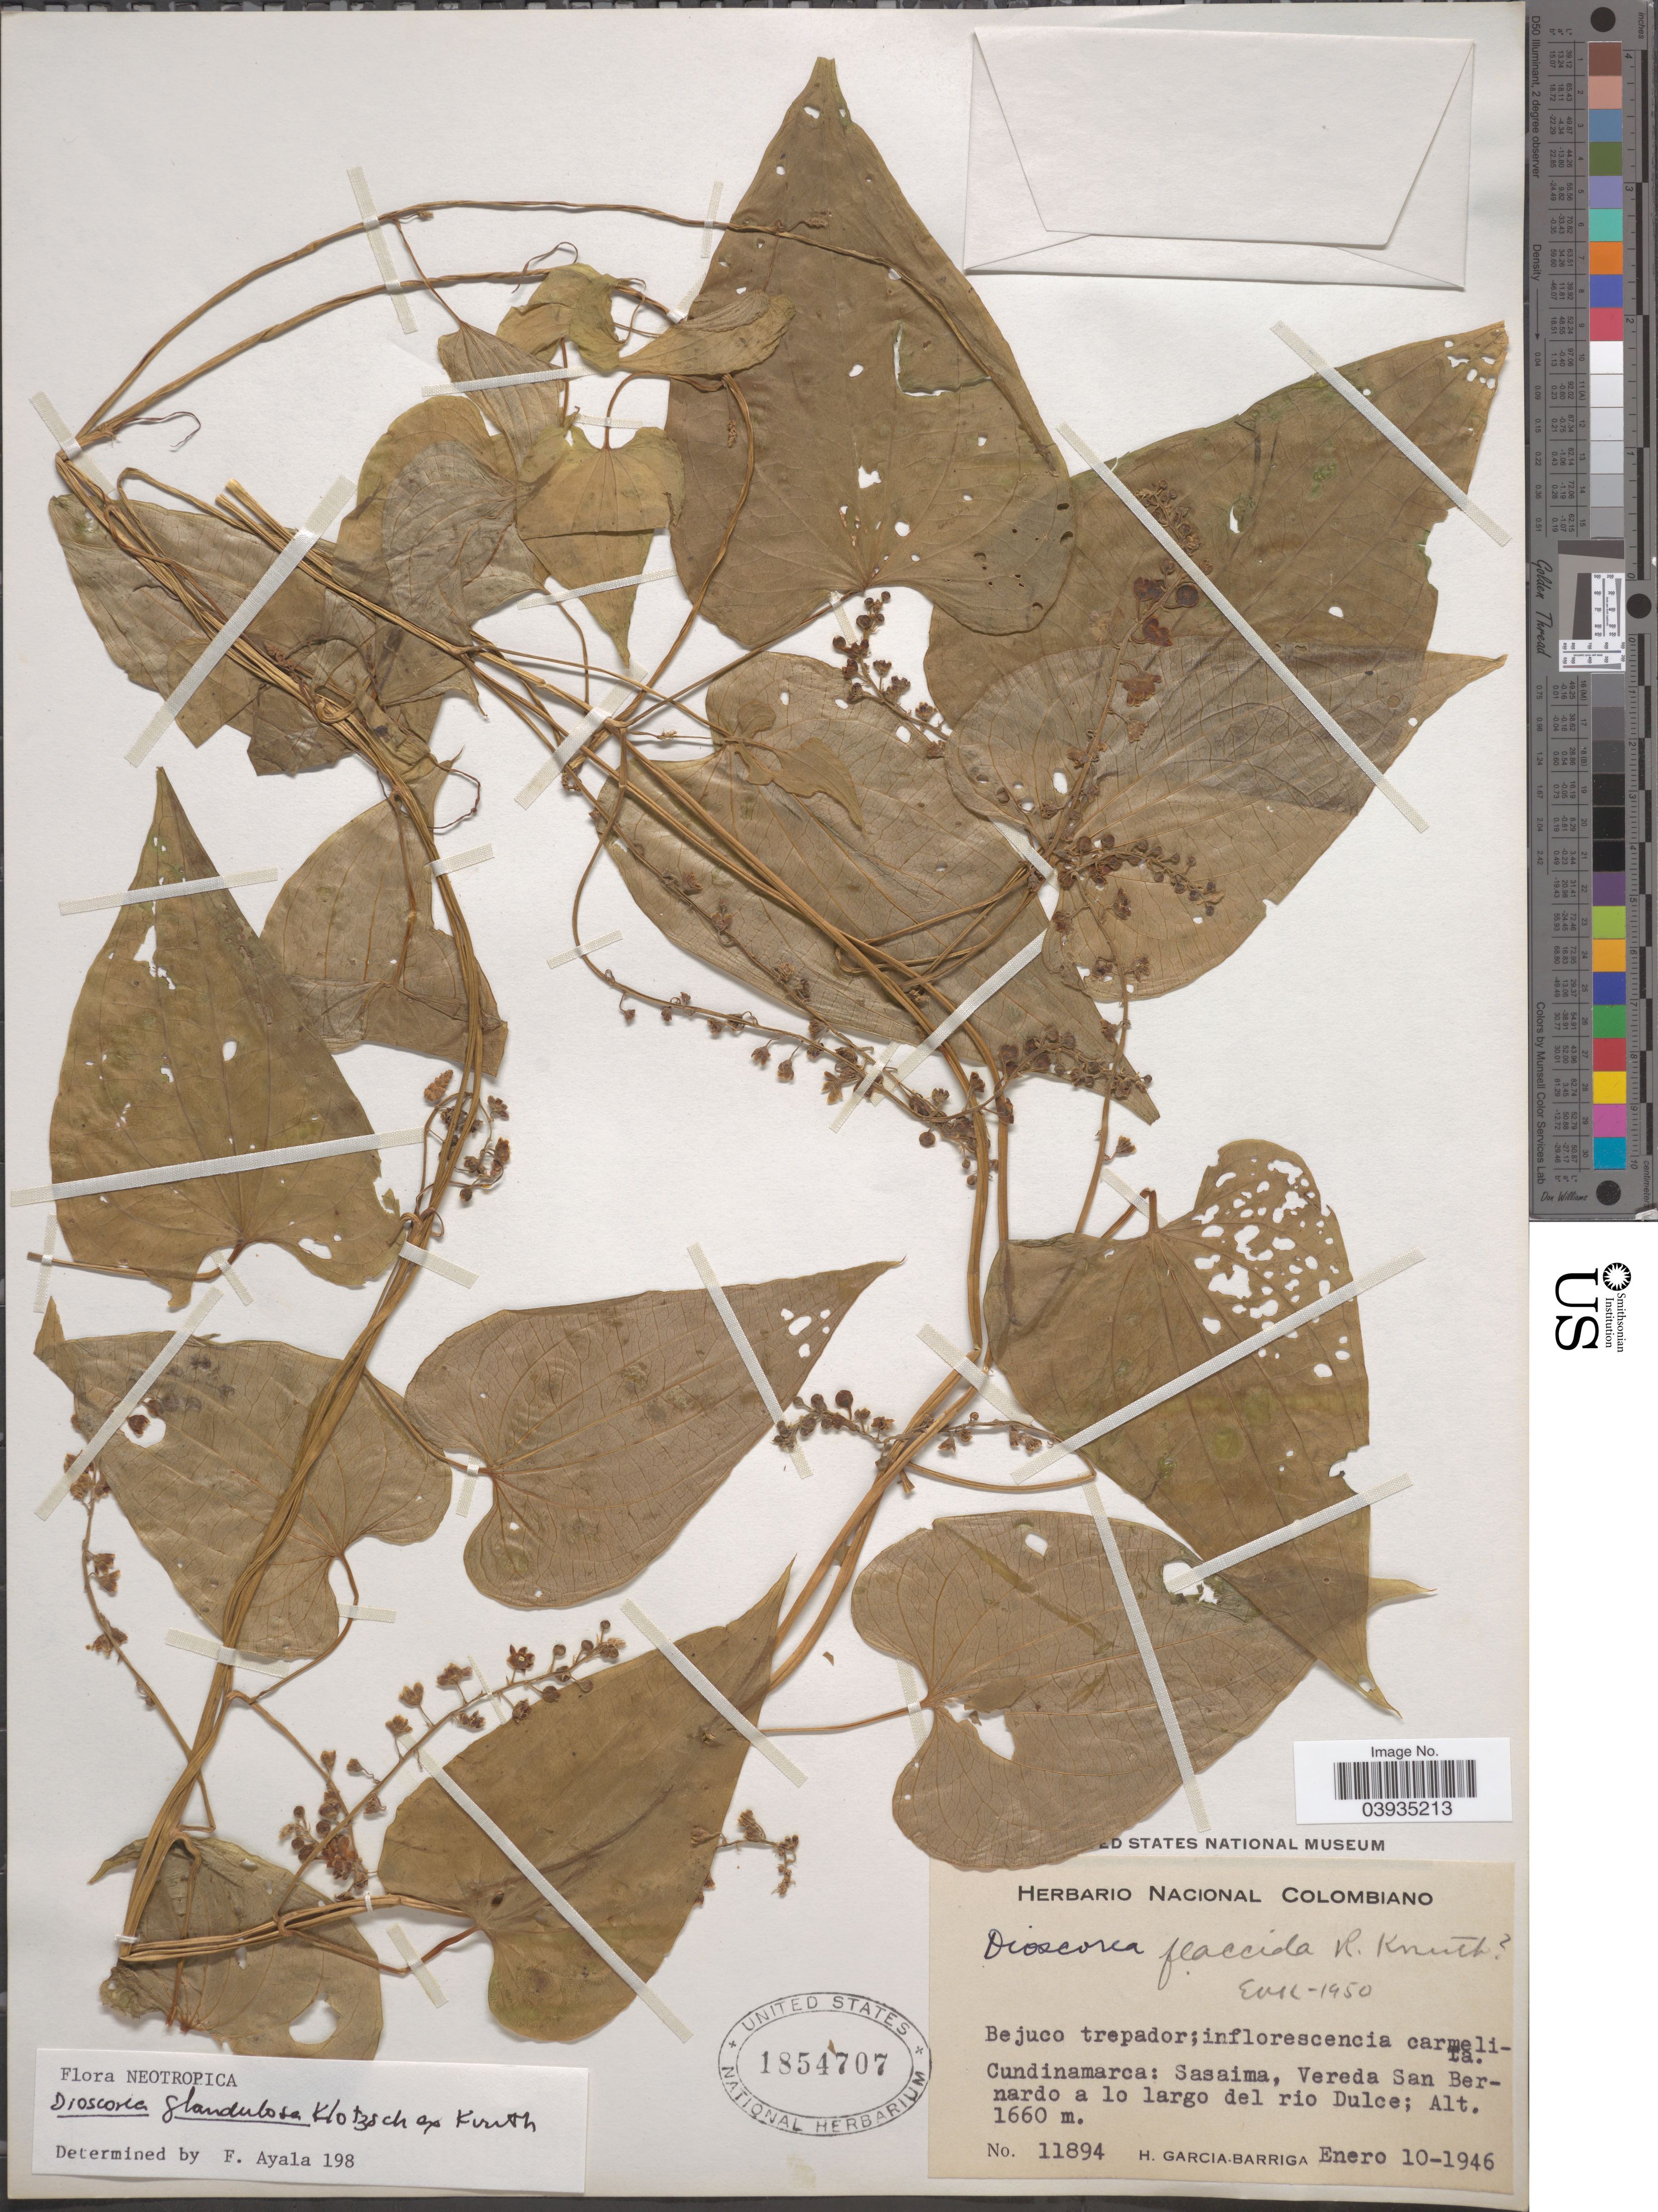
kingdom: Plantae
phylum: Tracheophyta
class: Liliopsida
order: Dioscoreales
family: Dioscoreaceae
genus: Dioscorea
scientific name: Dioscorea glandulosa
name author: Kunth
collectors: H. García Barriga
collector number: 11894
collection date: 1946-01-10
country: Colombia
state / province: Cundinamarca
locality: Sasaima, Vereda Bernardo a lo largo del rio Dulce.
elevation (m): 1660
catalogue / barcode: US 1854707